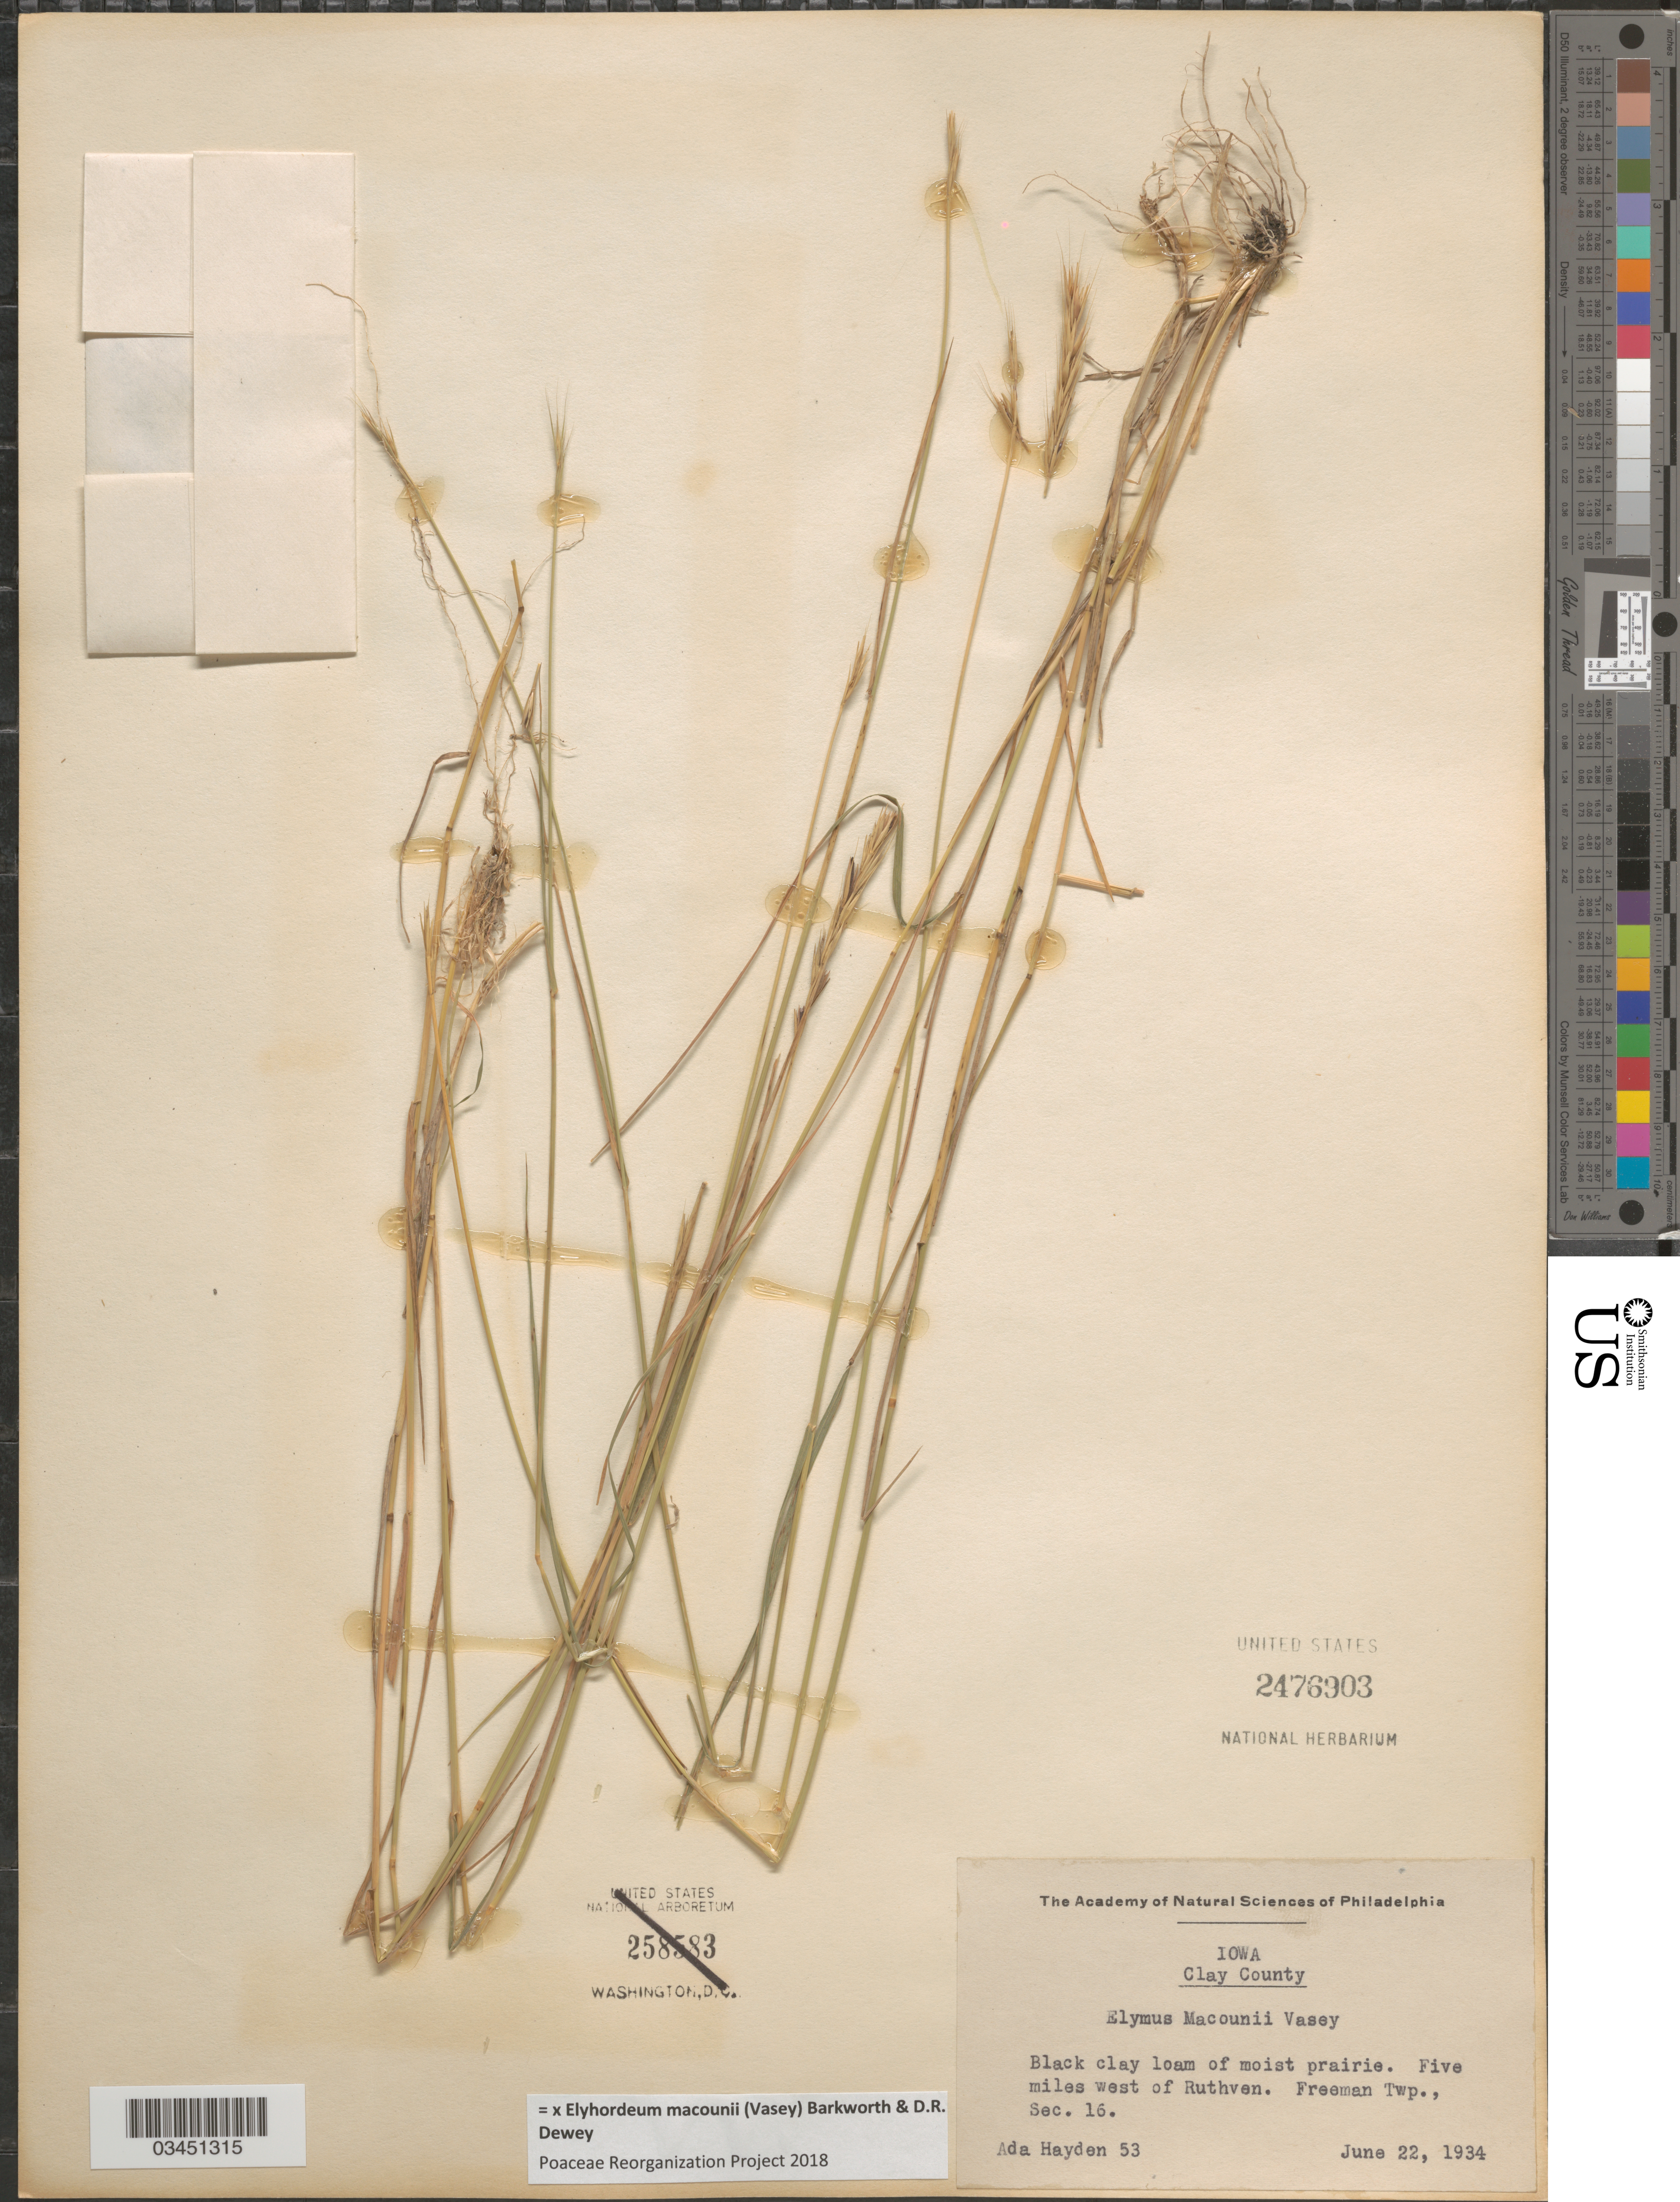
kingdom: Plantae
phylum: Tracheophyta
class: Liliopsida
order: Poales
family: Poaceae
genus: Elyhordeum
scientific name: x Elyhordeum macounii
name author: (Vasey) Barkworth & Dewey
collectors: Ada Hayden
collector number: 53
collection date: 1934-06-22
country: United States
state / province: Iowa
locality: Clay County. Five miles west of Ruthven. Freeman Twp., Sec. 16.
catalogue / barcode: US 2476903